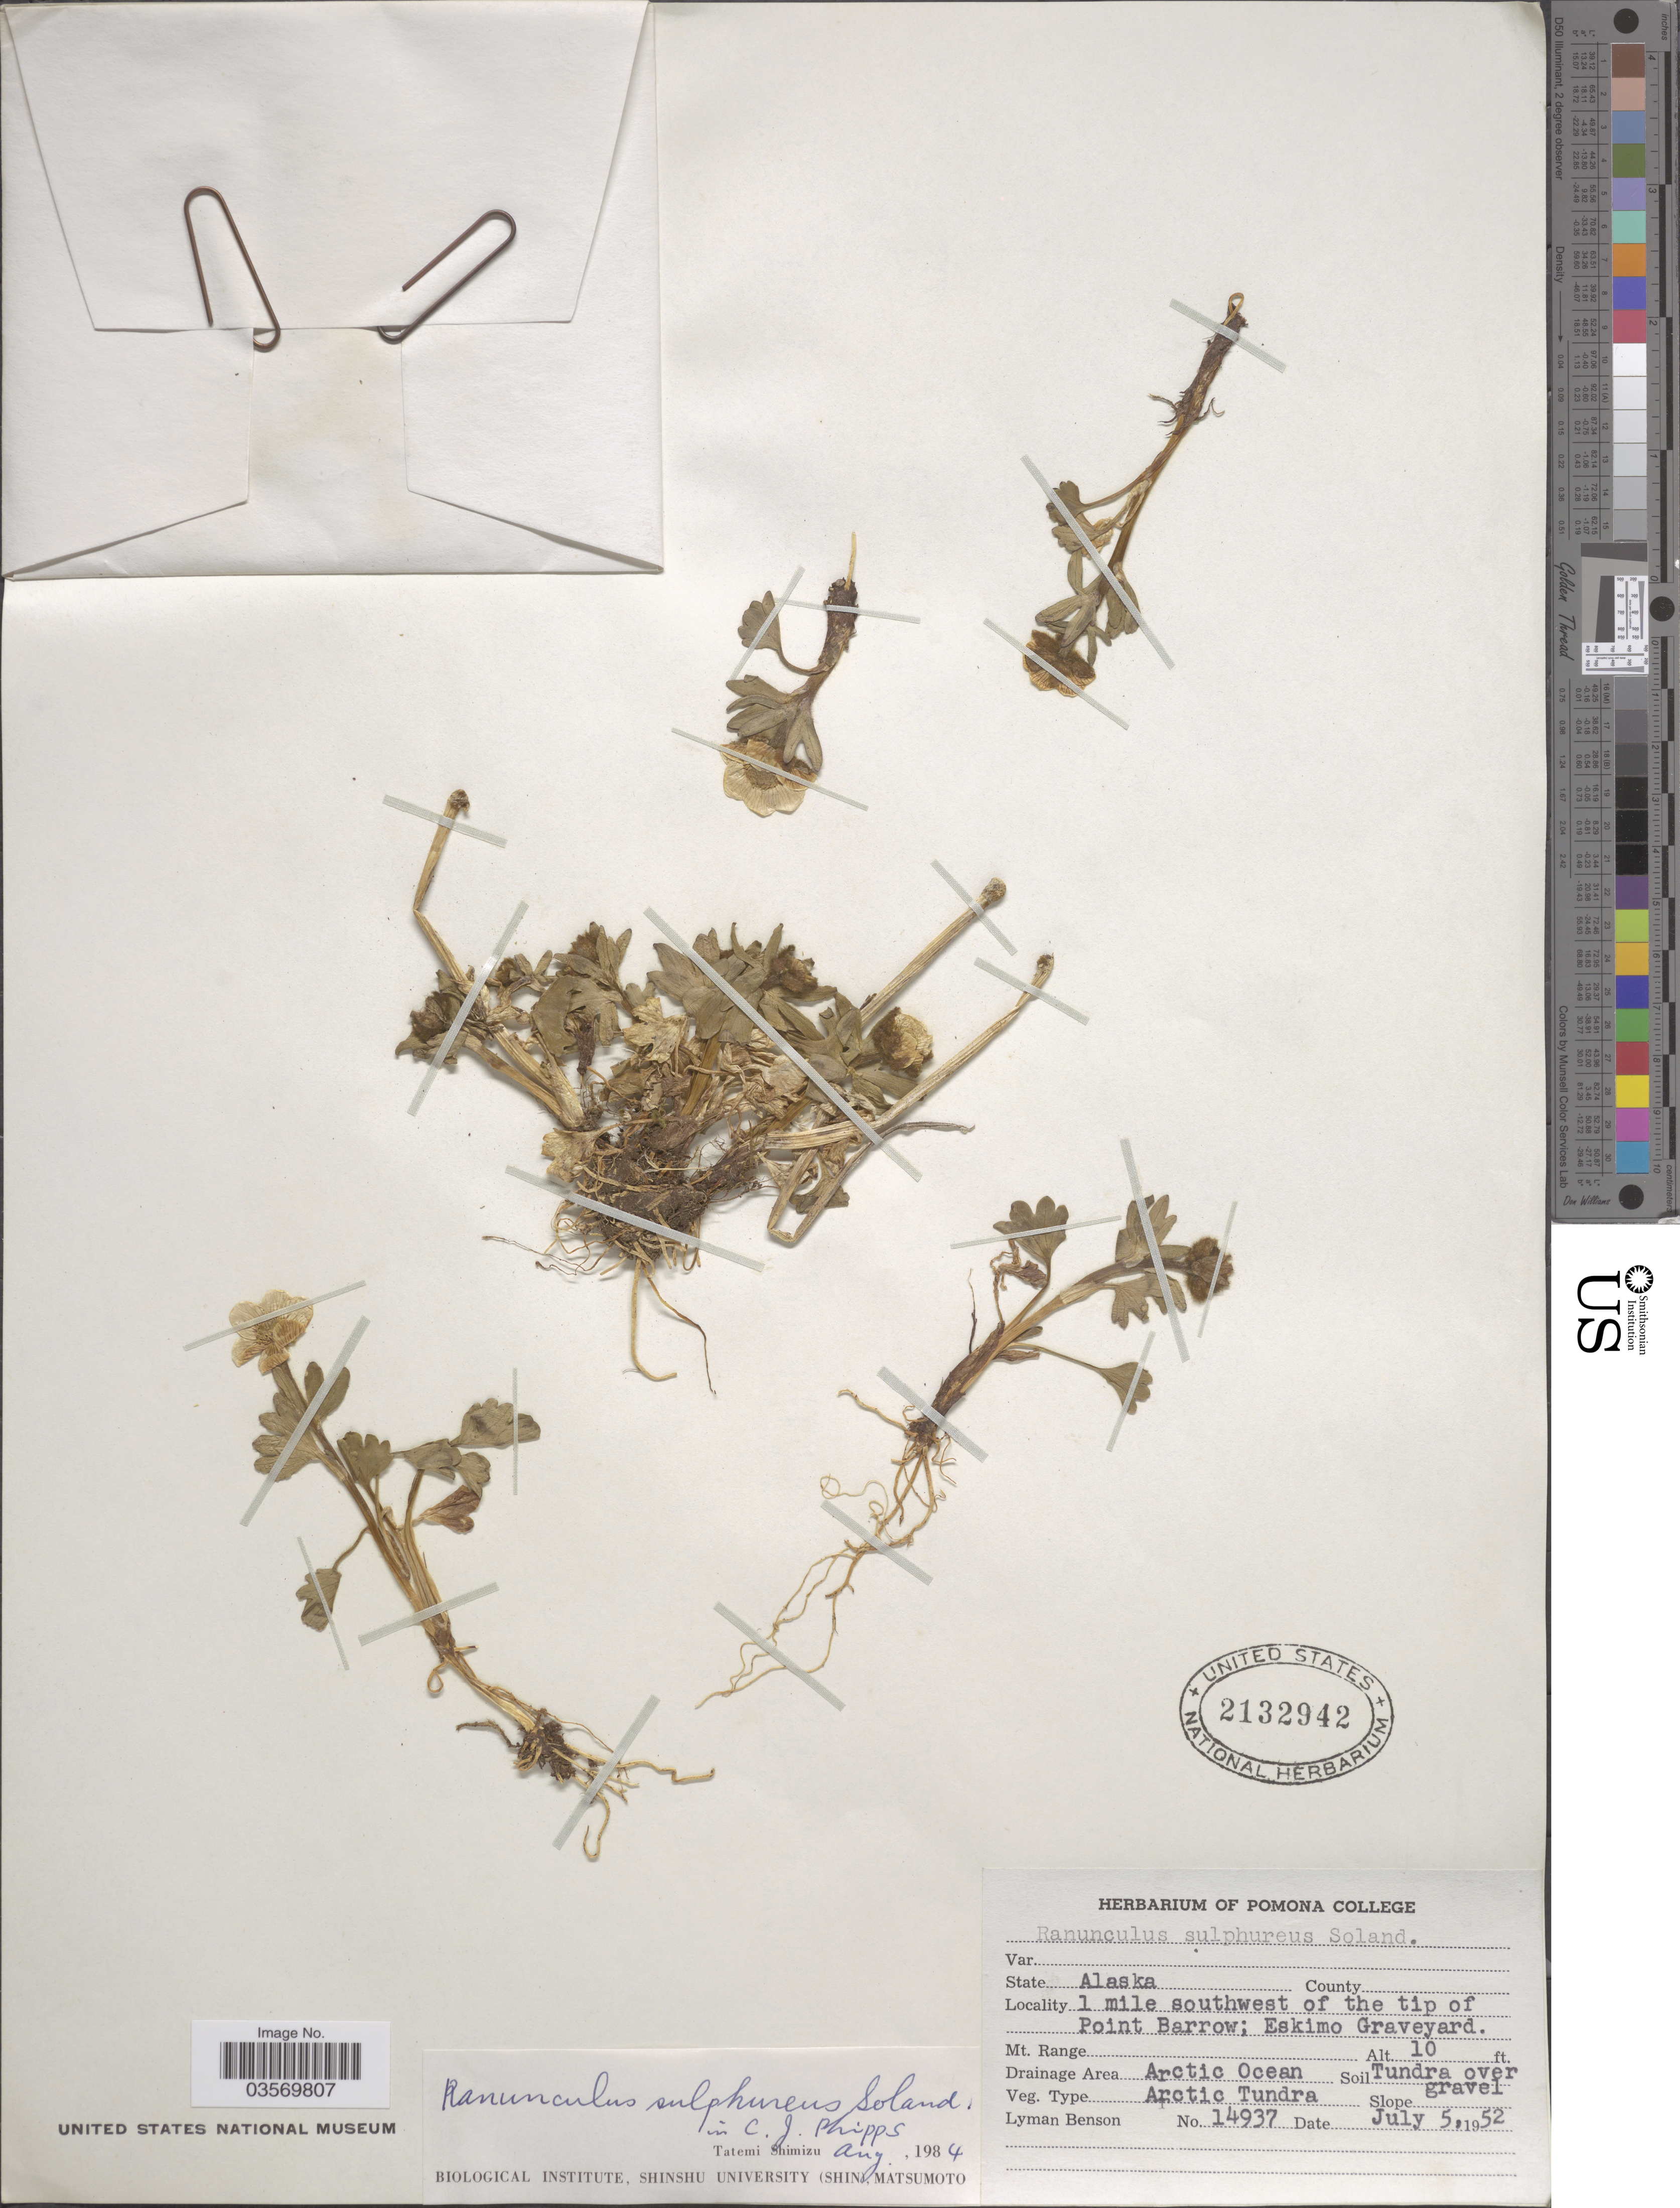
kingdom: Plantae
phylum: Tracheophyta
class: Magnoliopsida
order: Ranunculales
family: Ranunculaceae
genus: Ranunculus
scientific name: Ranunculus sulphureus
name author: Sol.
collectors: L. D. Benson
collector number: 14937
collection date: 1952-07-05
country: United States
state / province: Alaska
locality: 1 mile southwest of the tip of Point Barrow; Eskimo Graveyard. Drainage Area Arctic Ocean.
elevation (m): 3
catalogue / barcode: US 2132942